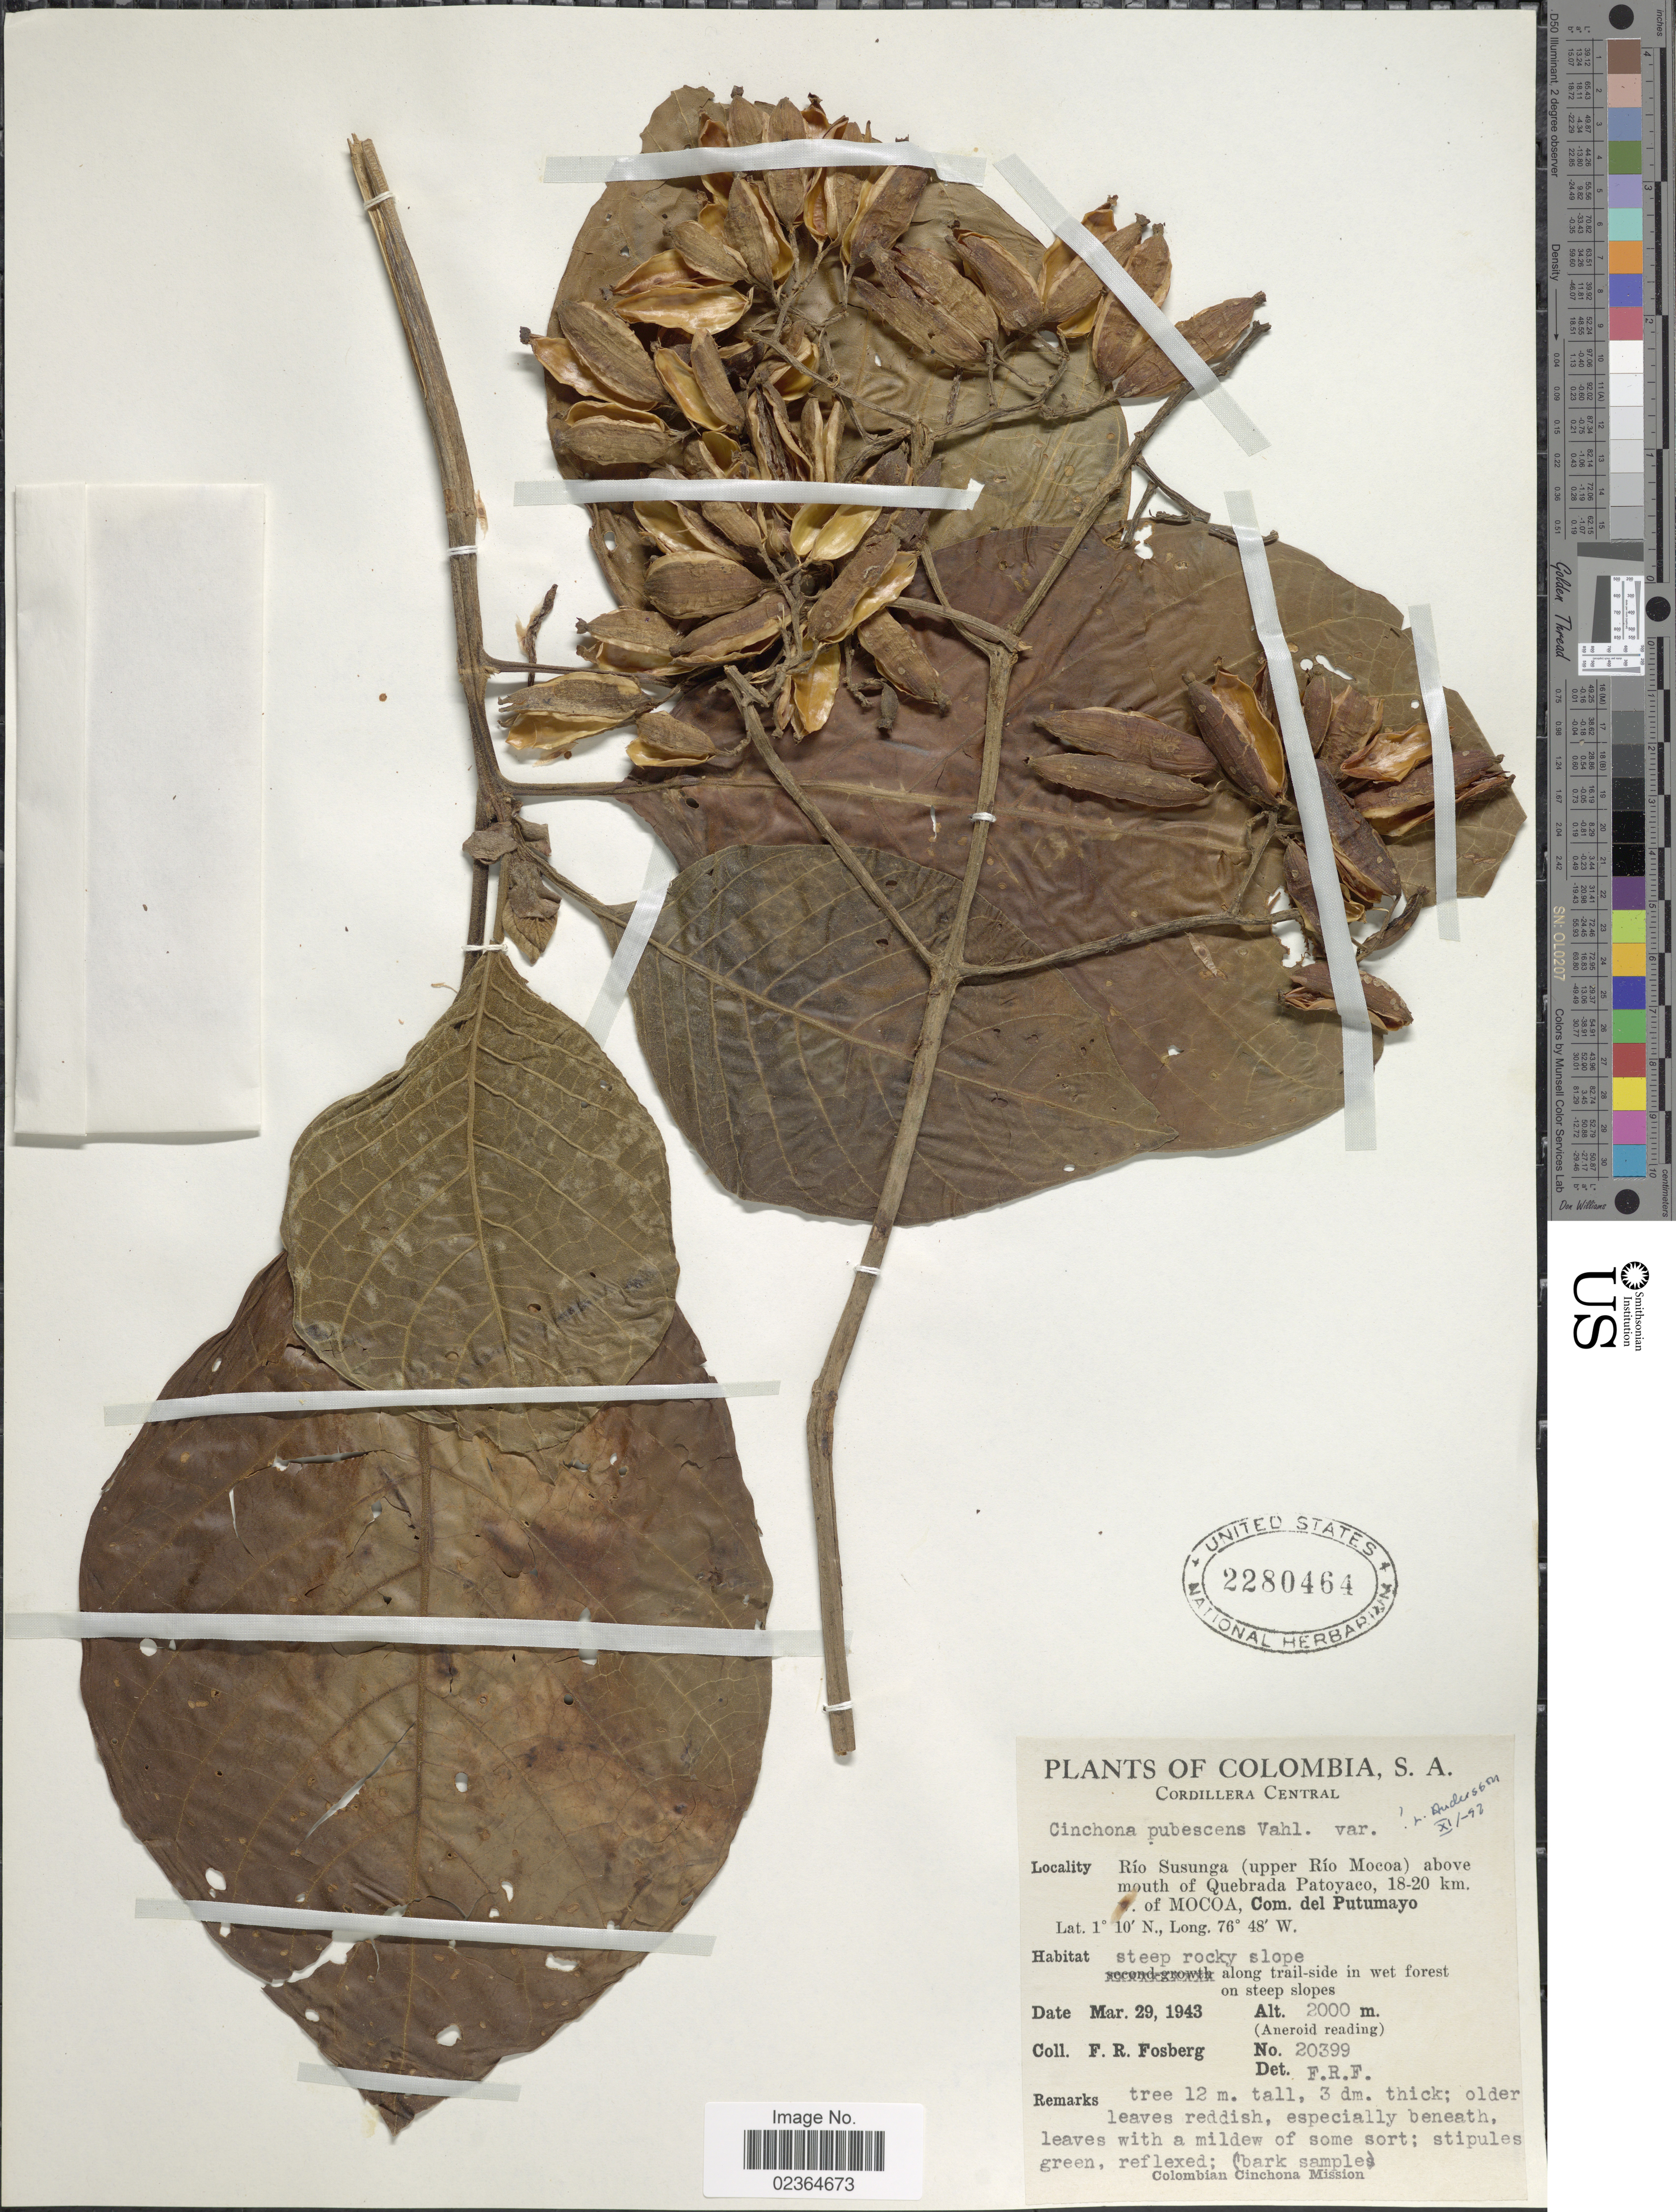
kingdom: Plantae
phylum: Tracheophyta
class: Magnoliopsida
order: Gentianales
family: Rubiaceae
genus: Cinchona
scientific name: Cinchona pubescens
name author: Vahl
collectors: F. R. Fosberg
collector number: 20399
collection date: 1943-03-29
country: Colombia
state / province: Putumayo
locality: Cordillera Central. Río Susunga (upper Río Mocoa) above mouth of Quebrada Patoyaco, 18-20 km. of Mocoa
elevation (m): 2000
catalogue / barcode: US 2280464